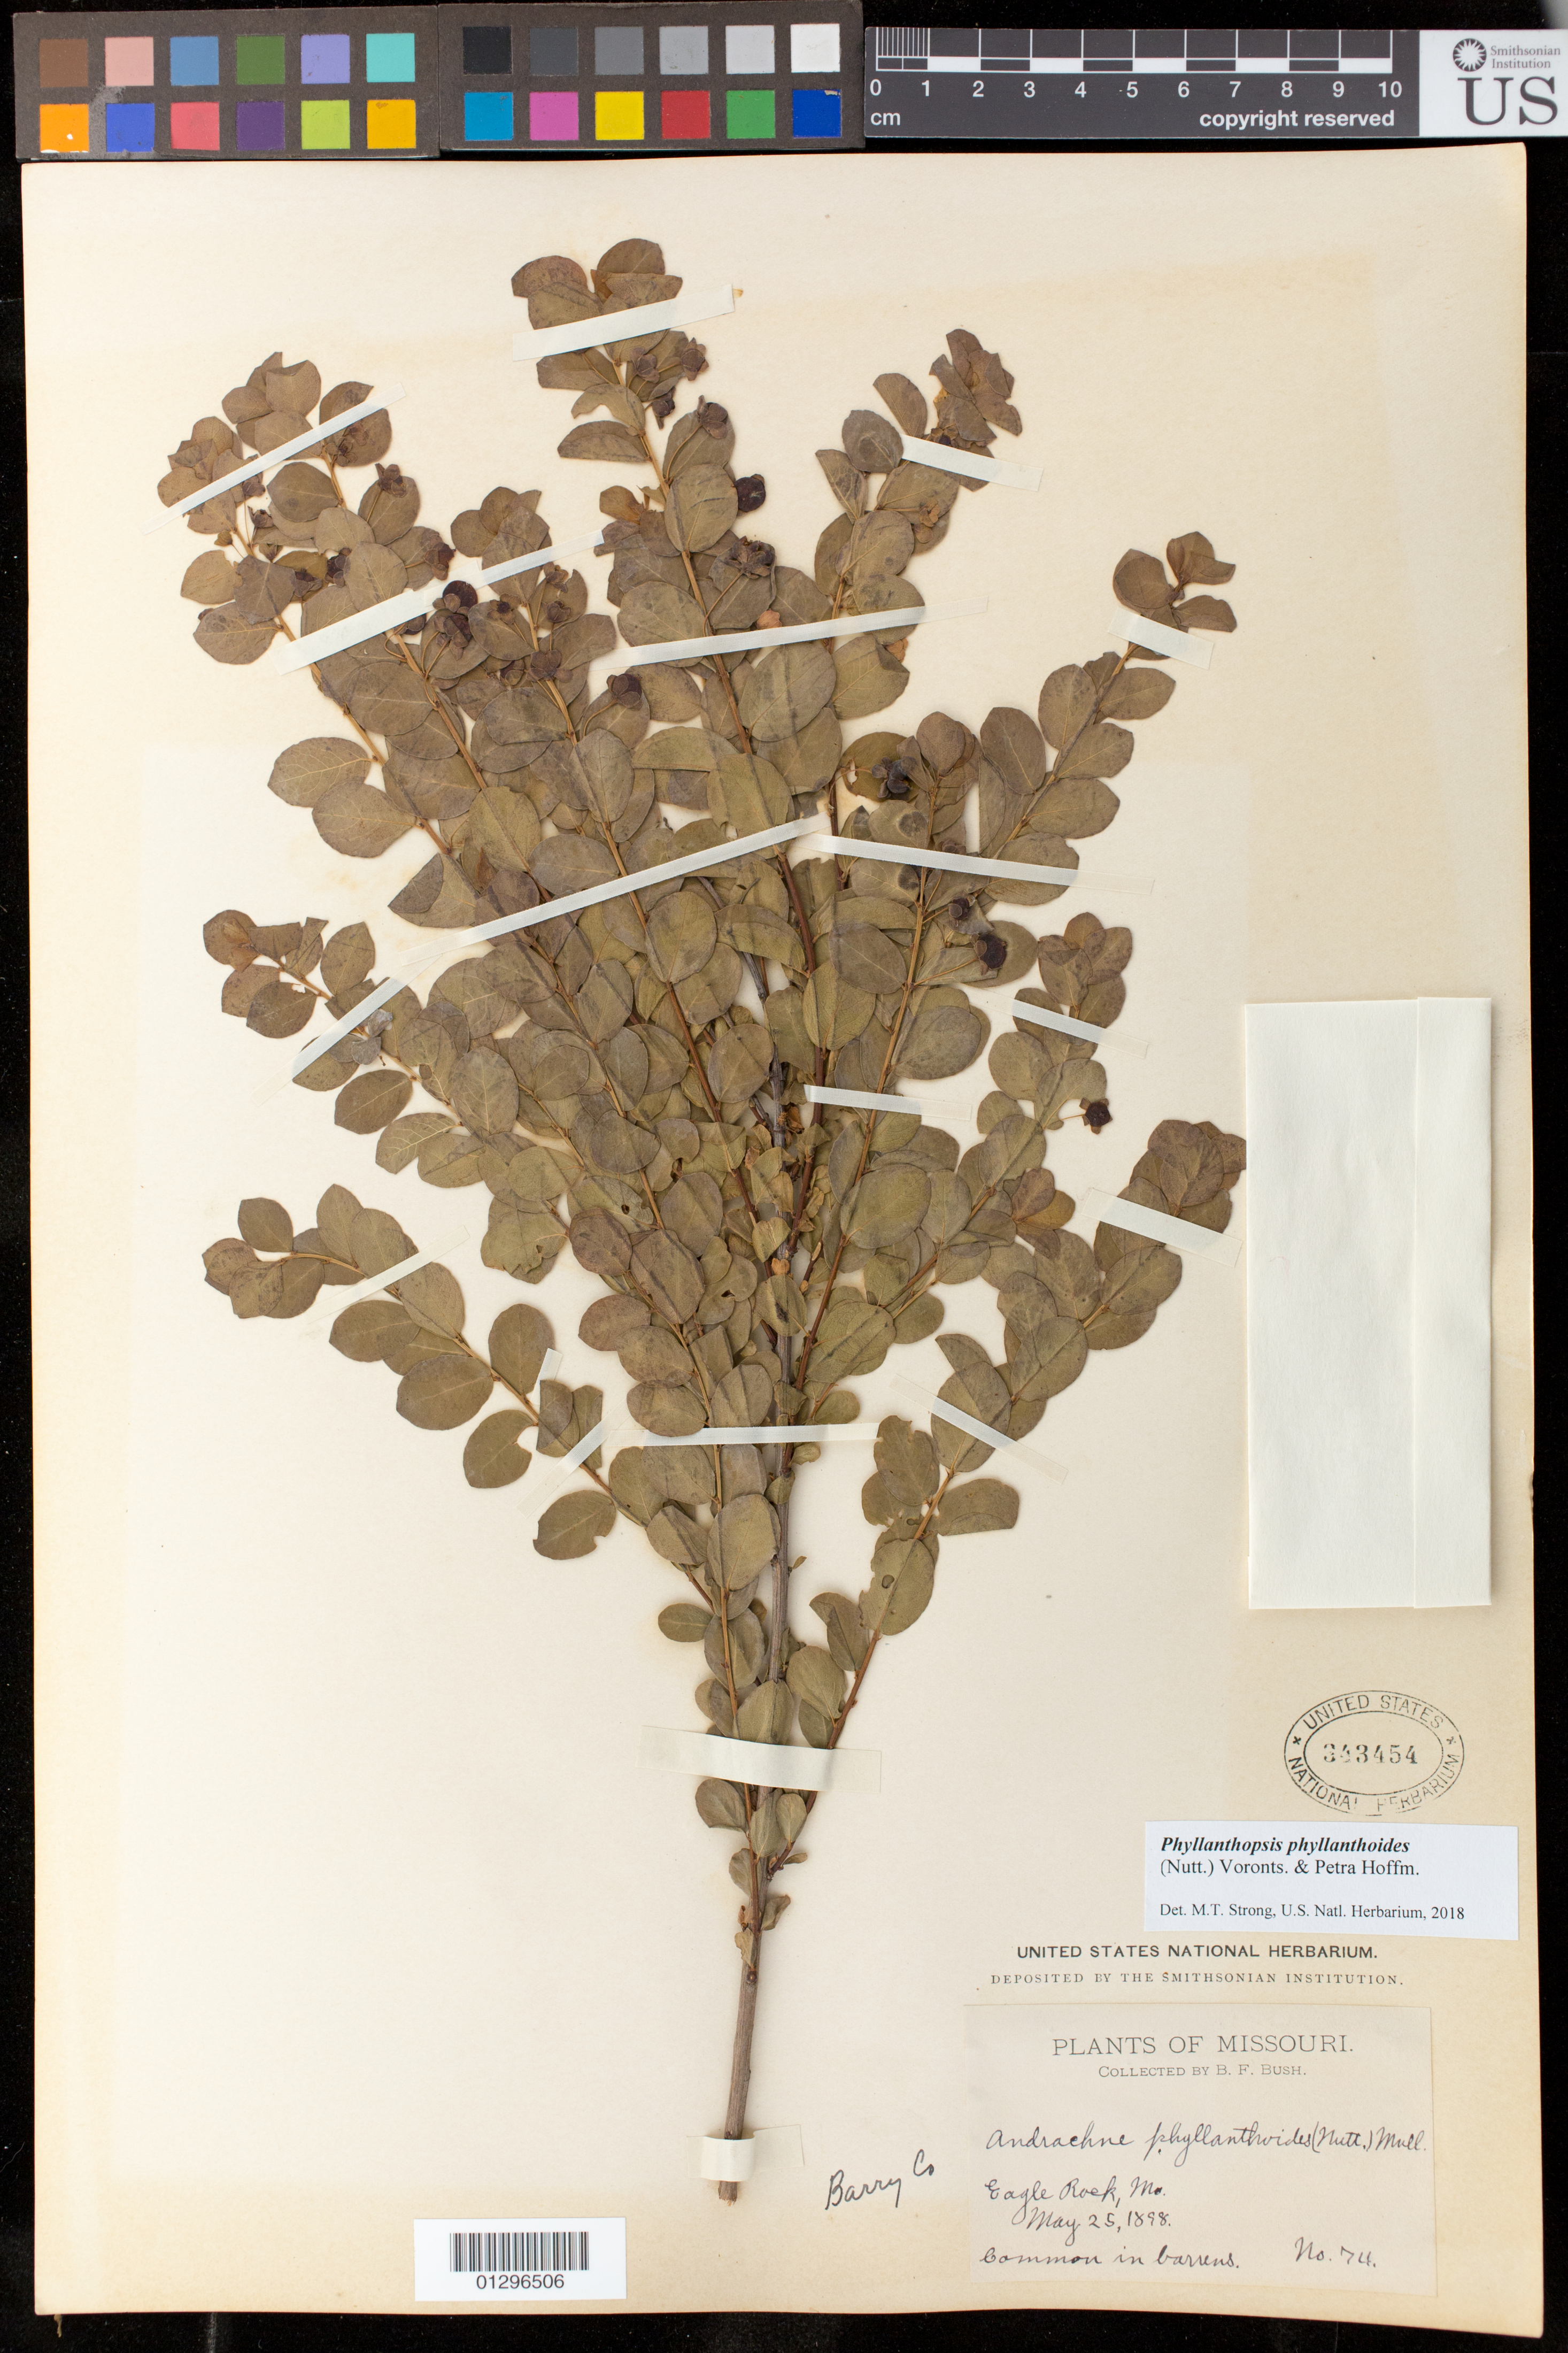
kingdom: Plantae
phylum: Tracheophyta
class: Magnoliopsida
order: Malpighiales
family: Phyllanthaceae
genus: Phyllanthopsis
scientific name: Phyllanthopsis phyllanthoides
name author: (Nutt.) Voronts. & Petra Hoffm.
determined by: Strong, M. T., (US), Smithsonian Institution - National Museum of Natural History (UNITED STATES)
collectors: B. F. Bush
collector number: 74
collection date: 1898-05-25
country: United States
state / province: Missouri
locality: Eagle Rock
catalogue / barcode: US 343454